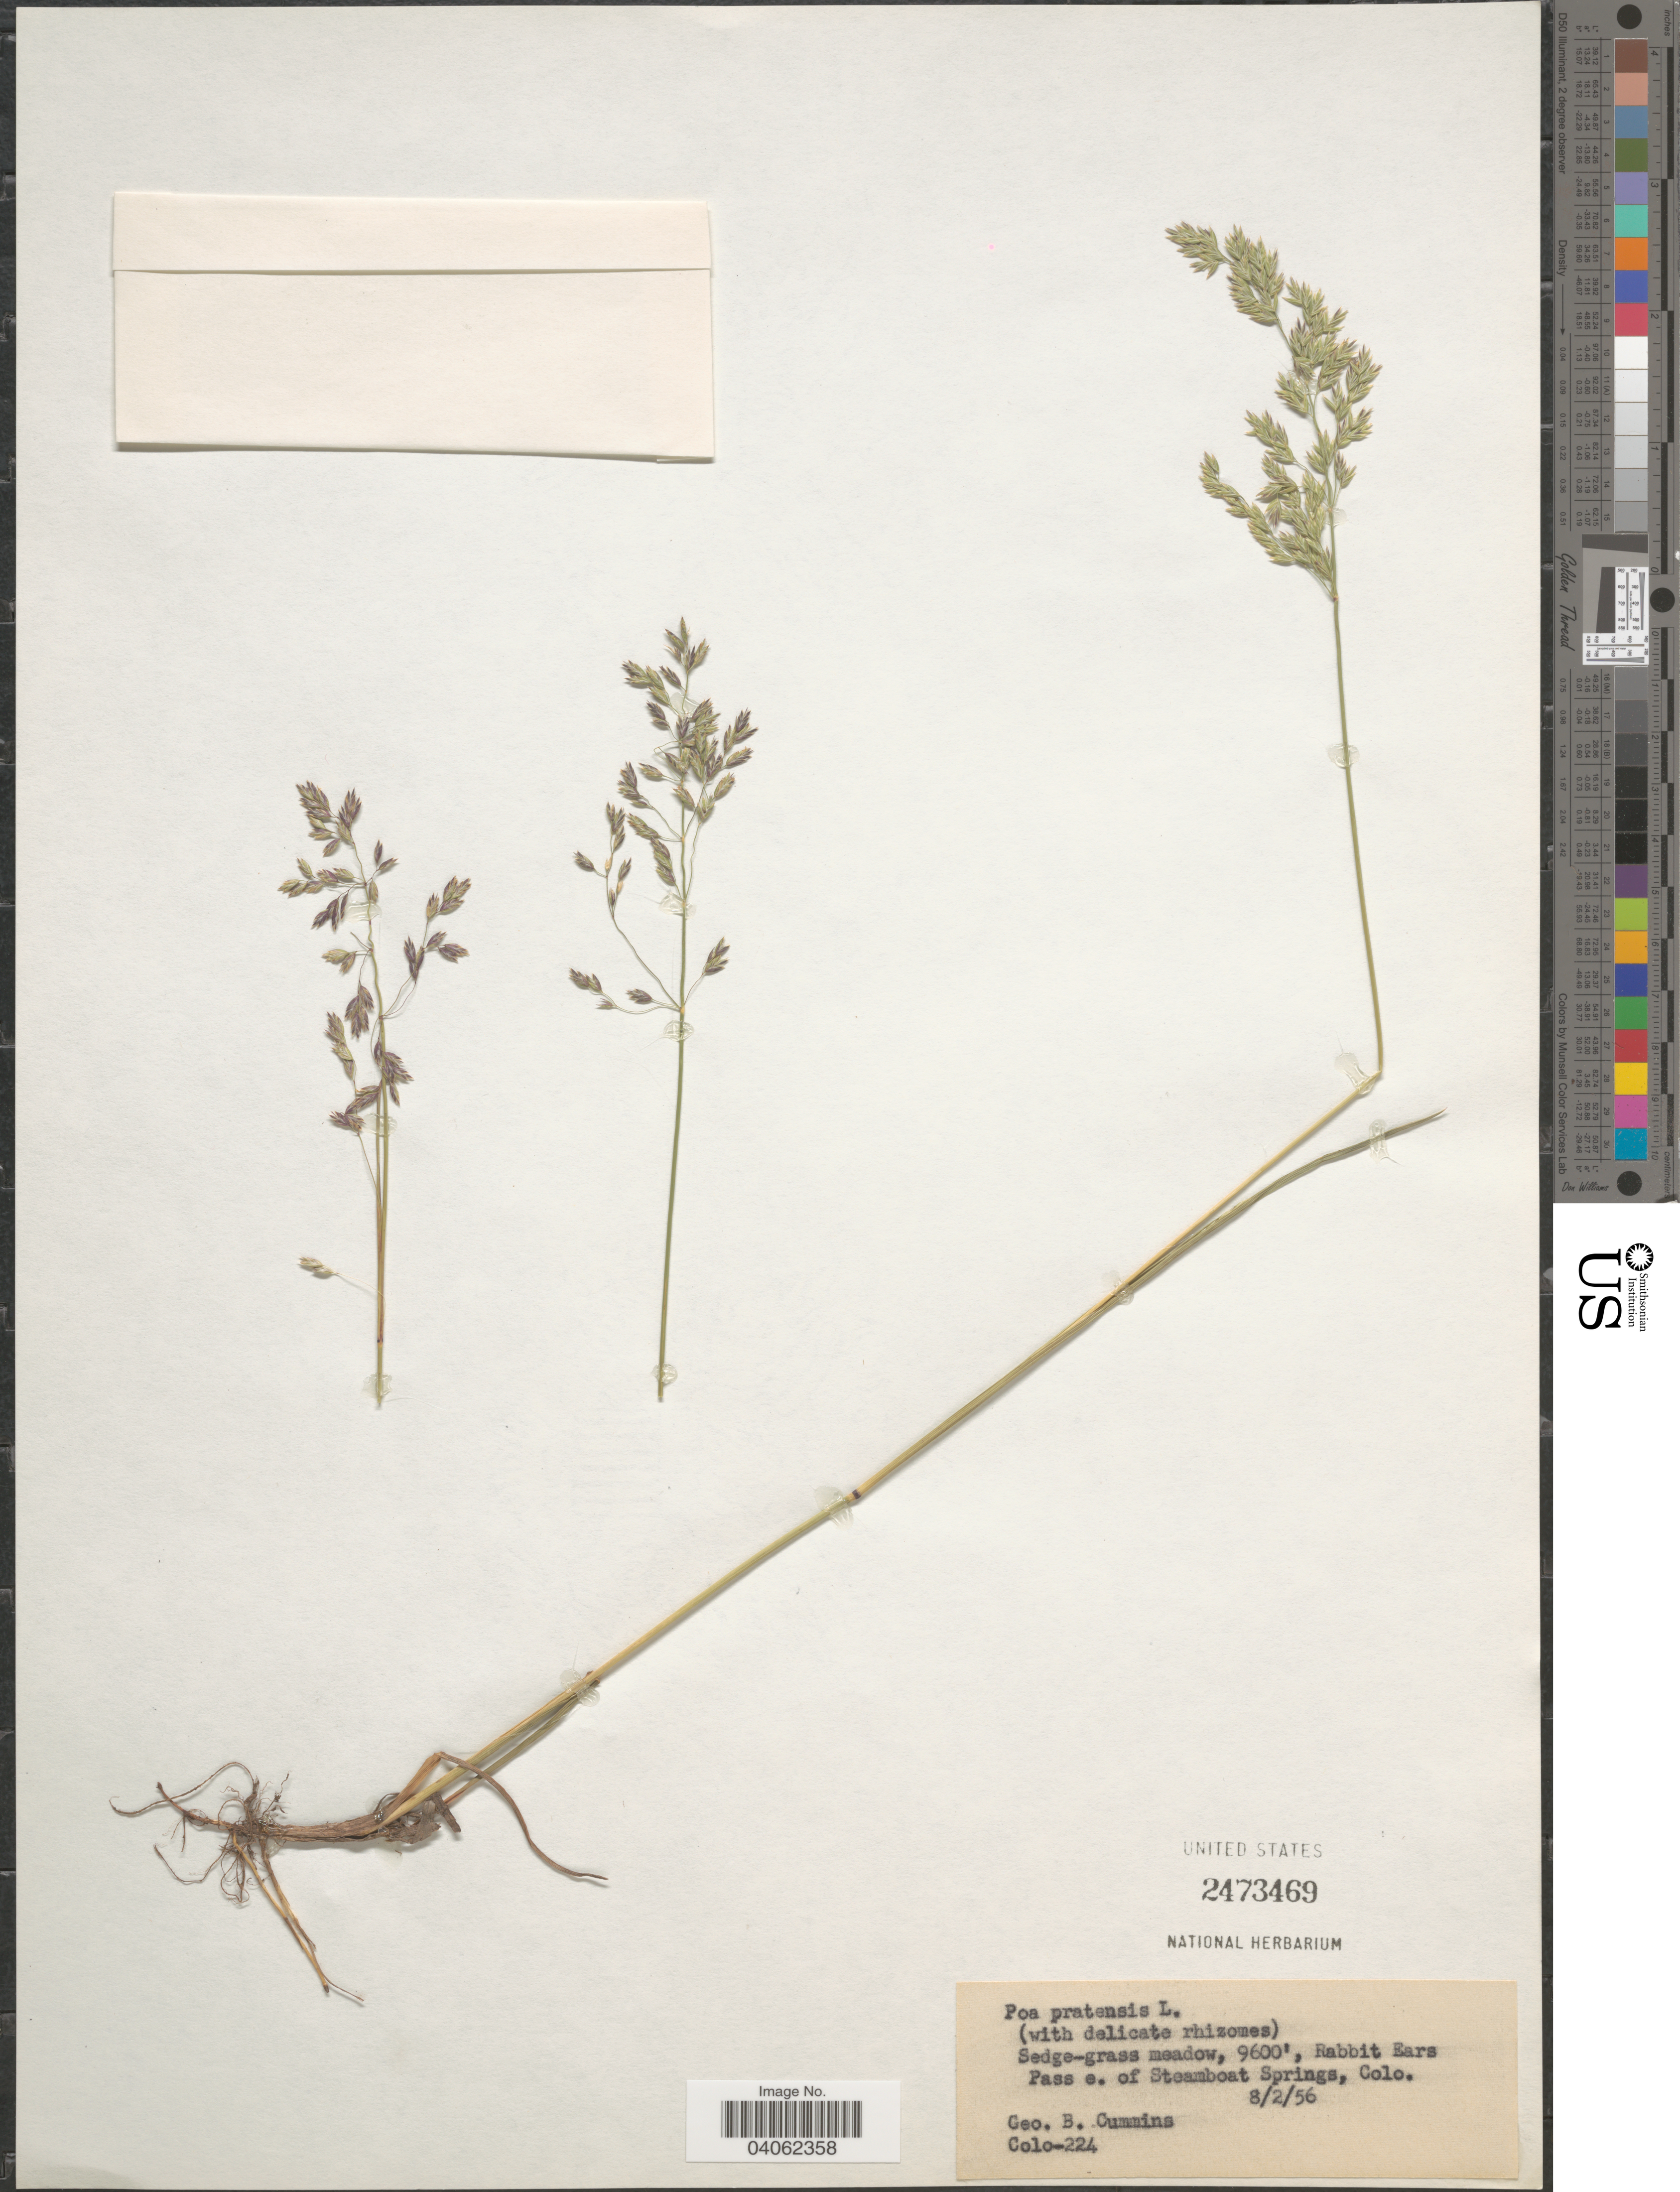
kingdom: Plantae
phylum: Tracheophyta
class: Liliopsida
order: Poales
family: Poaceae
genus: Poa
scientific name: Poa pratensis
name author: L.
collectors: G. Cummins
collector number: Colo-224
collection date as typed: Transcribed d/m/y: 2/8/56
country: United States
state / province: Colorado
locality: Rabbit Ears Pass e. of Steamboat Springs.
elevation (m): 2926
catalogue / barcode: US 2473469